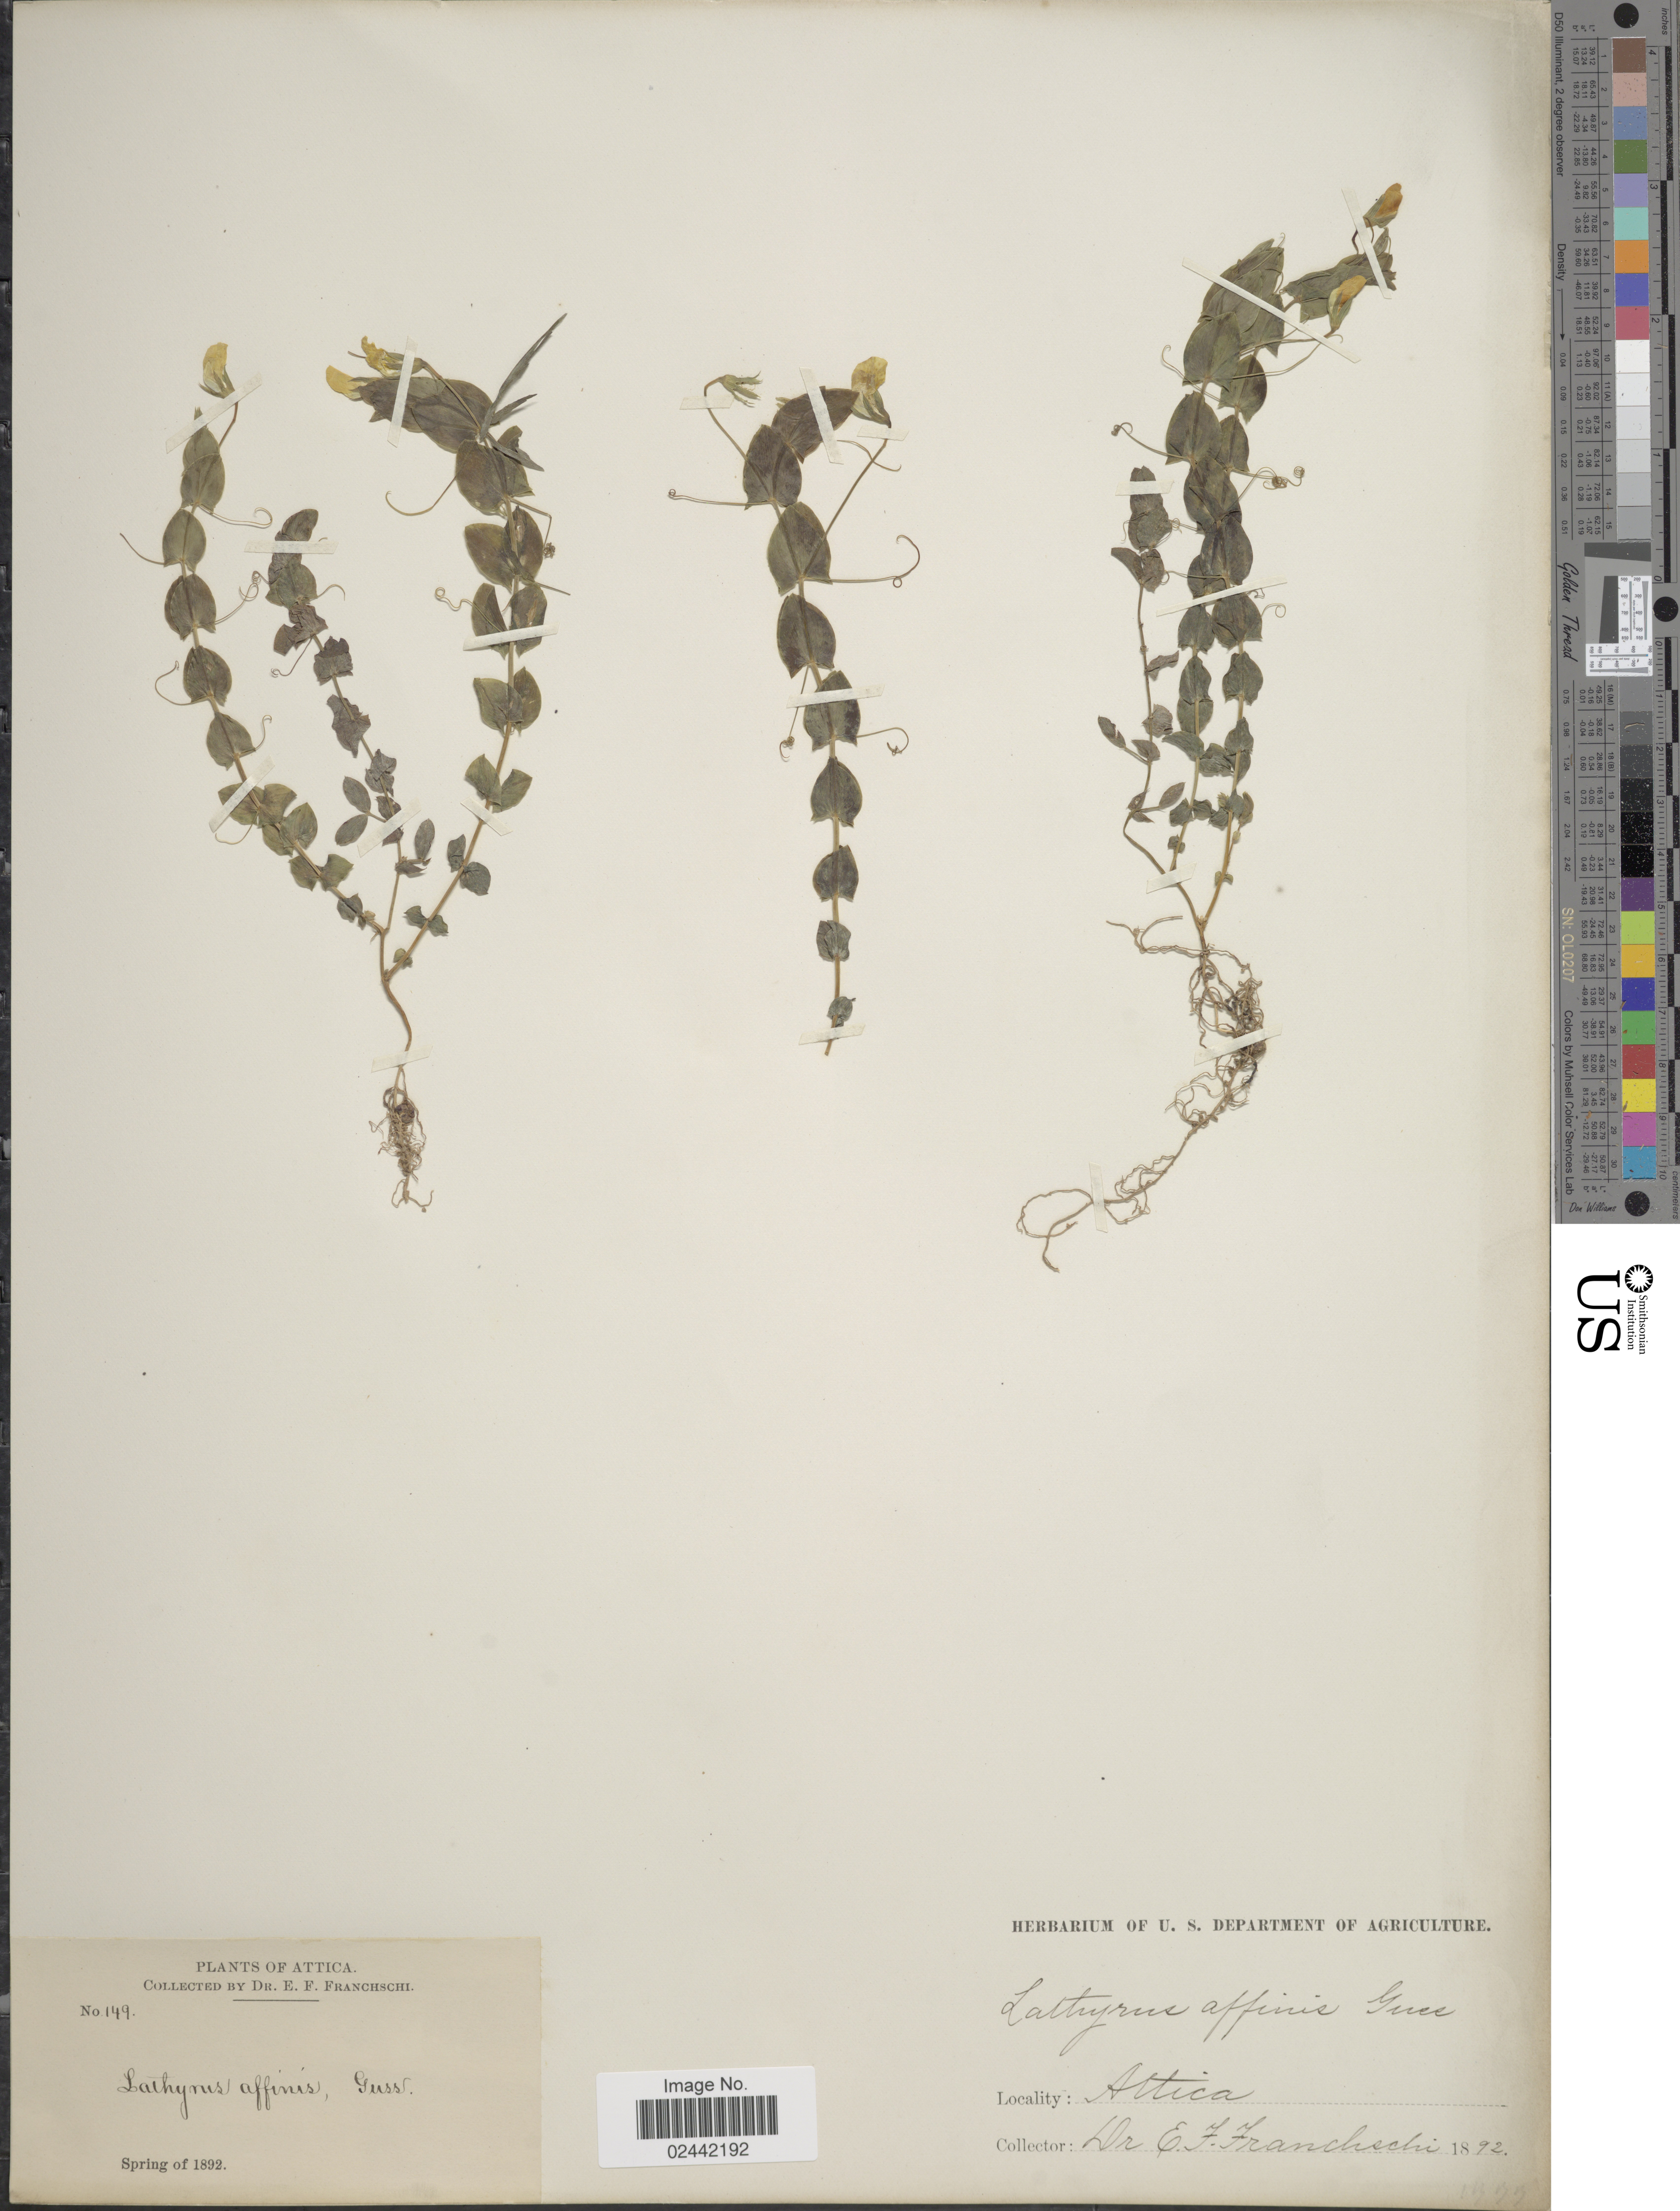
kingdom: Plantae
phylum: Tracheophyta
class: Magnoliopsida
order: Fabales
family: Fabaceae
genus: Lathyrus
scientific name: Lathyrus aphaca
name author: L.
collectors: E. Franchschi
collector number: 149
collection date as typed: Spring of 1892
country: Greece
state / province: Attica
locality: Attica.